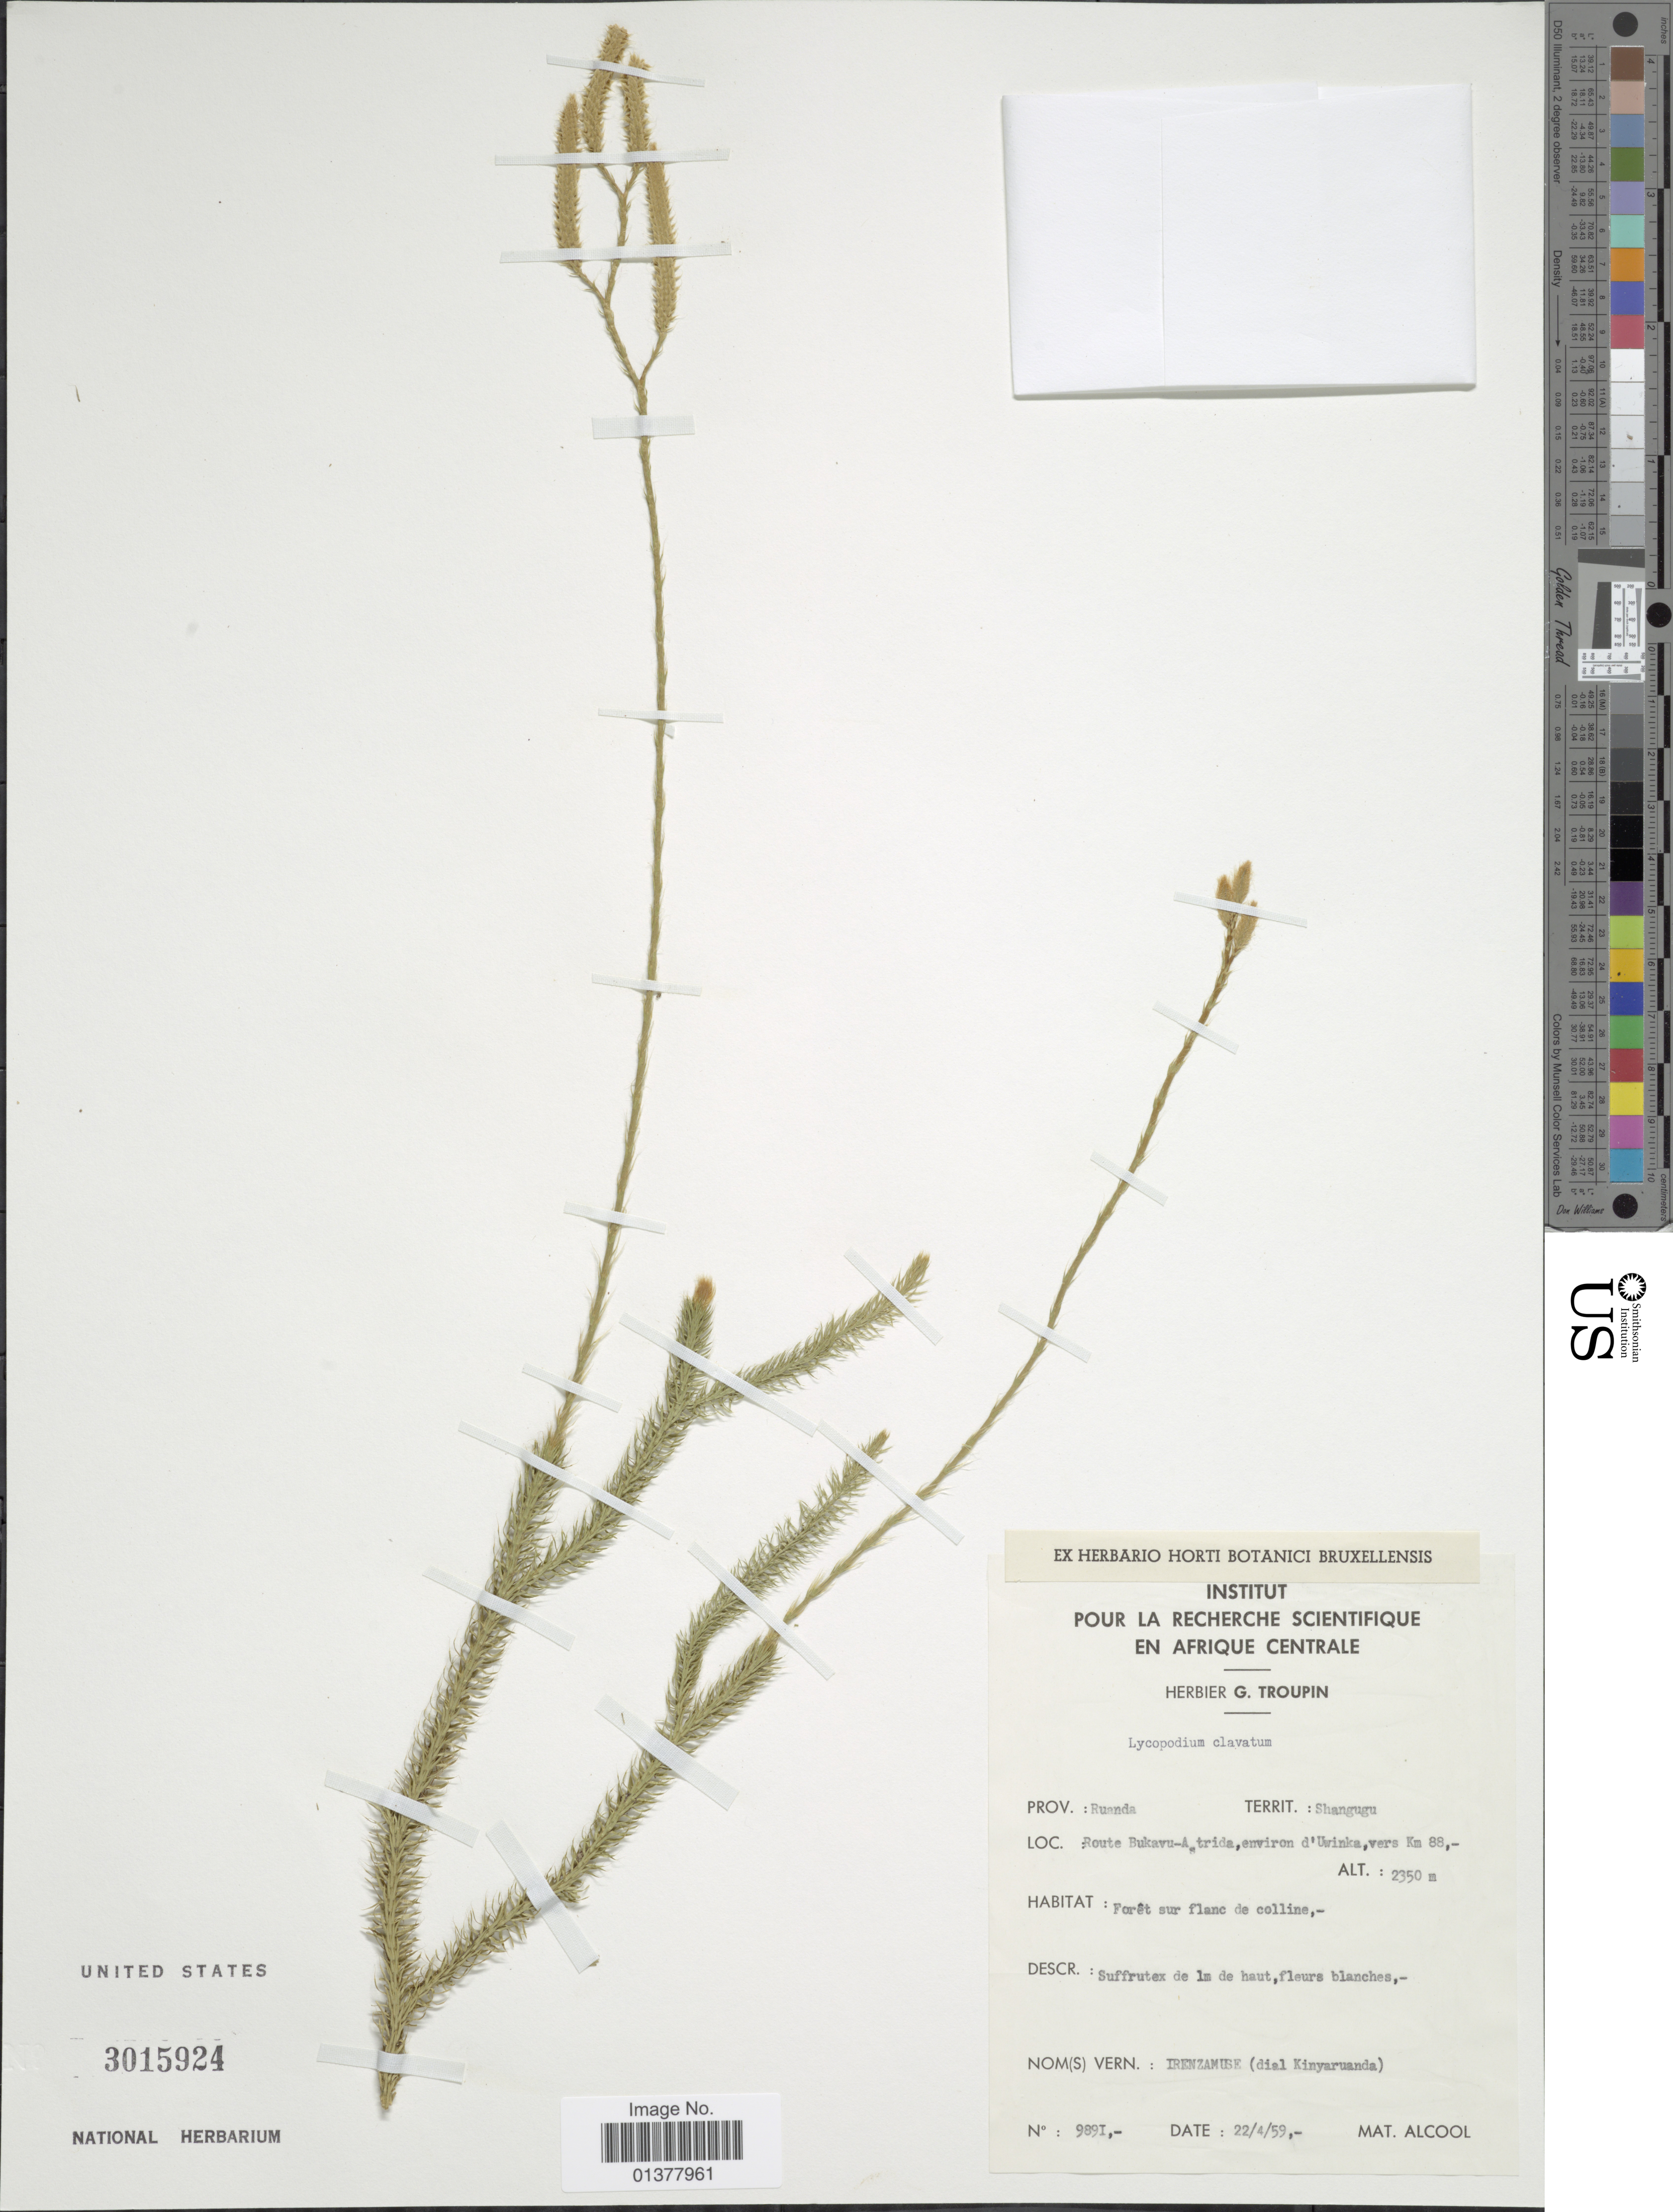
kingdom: Plantae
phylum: Tracheophyta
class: Lycopodiopsida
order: Lycopodiales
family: Lycopodiaceae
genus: Lycopodium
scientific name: Lycopodium clavatum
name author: L.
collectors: G. Troupin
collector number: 9891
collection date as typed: Transcribed d/m/y: 22/4/59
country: Rwanda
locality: Shangugu, Route Bukavi-A, trida, environ d'Uwinka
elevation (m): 2350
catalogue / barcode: US 3015924